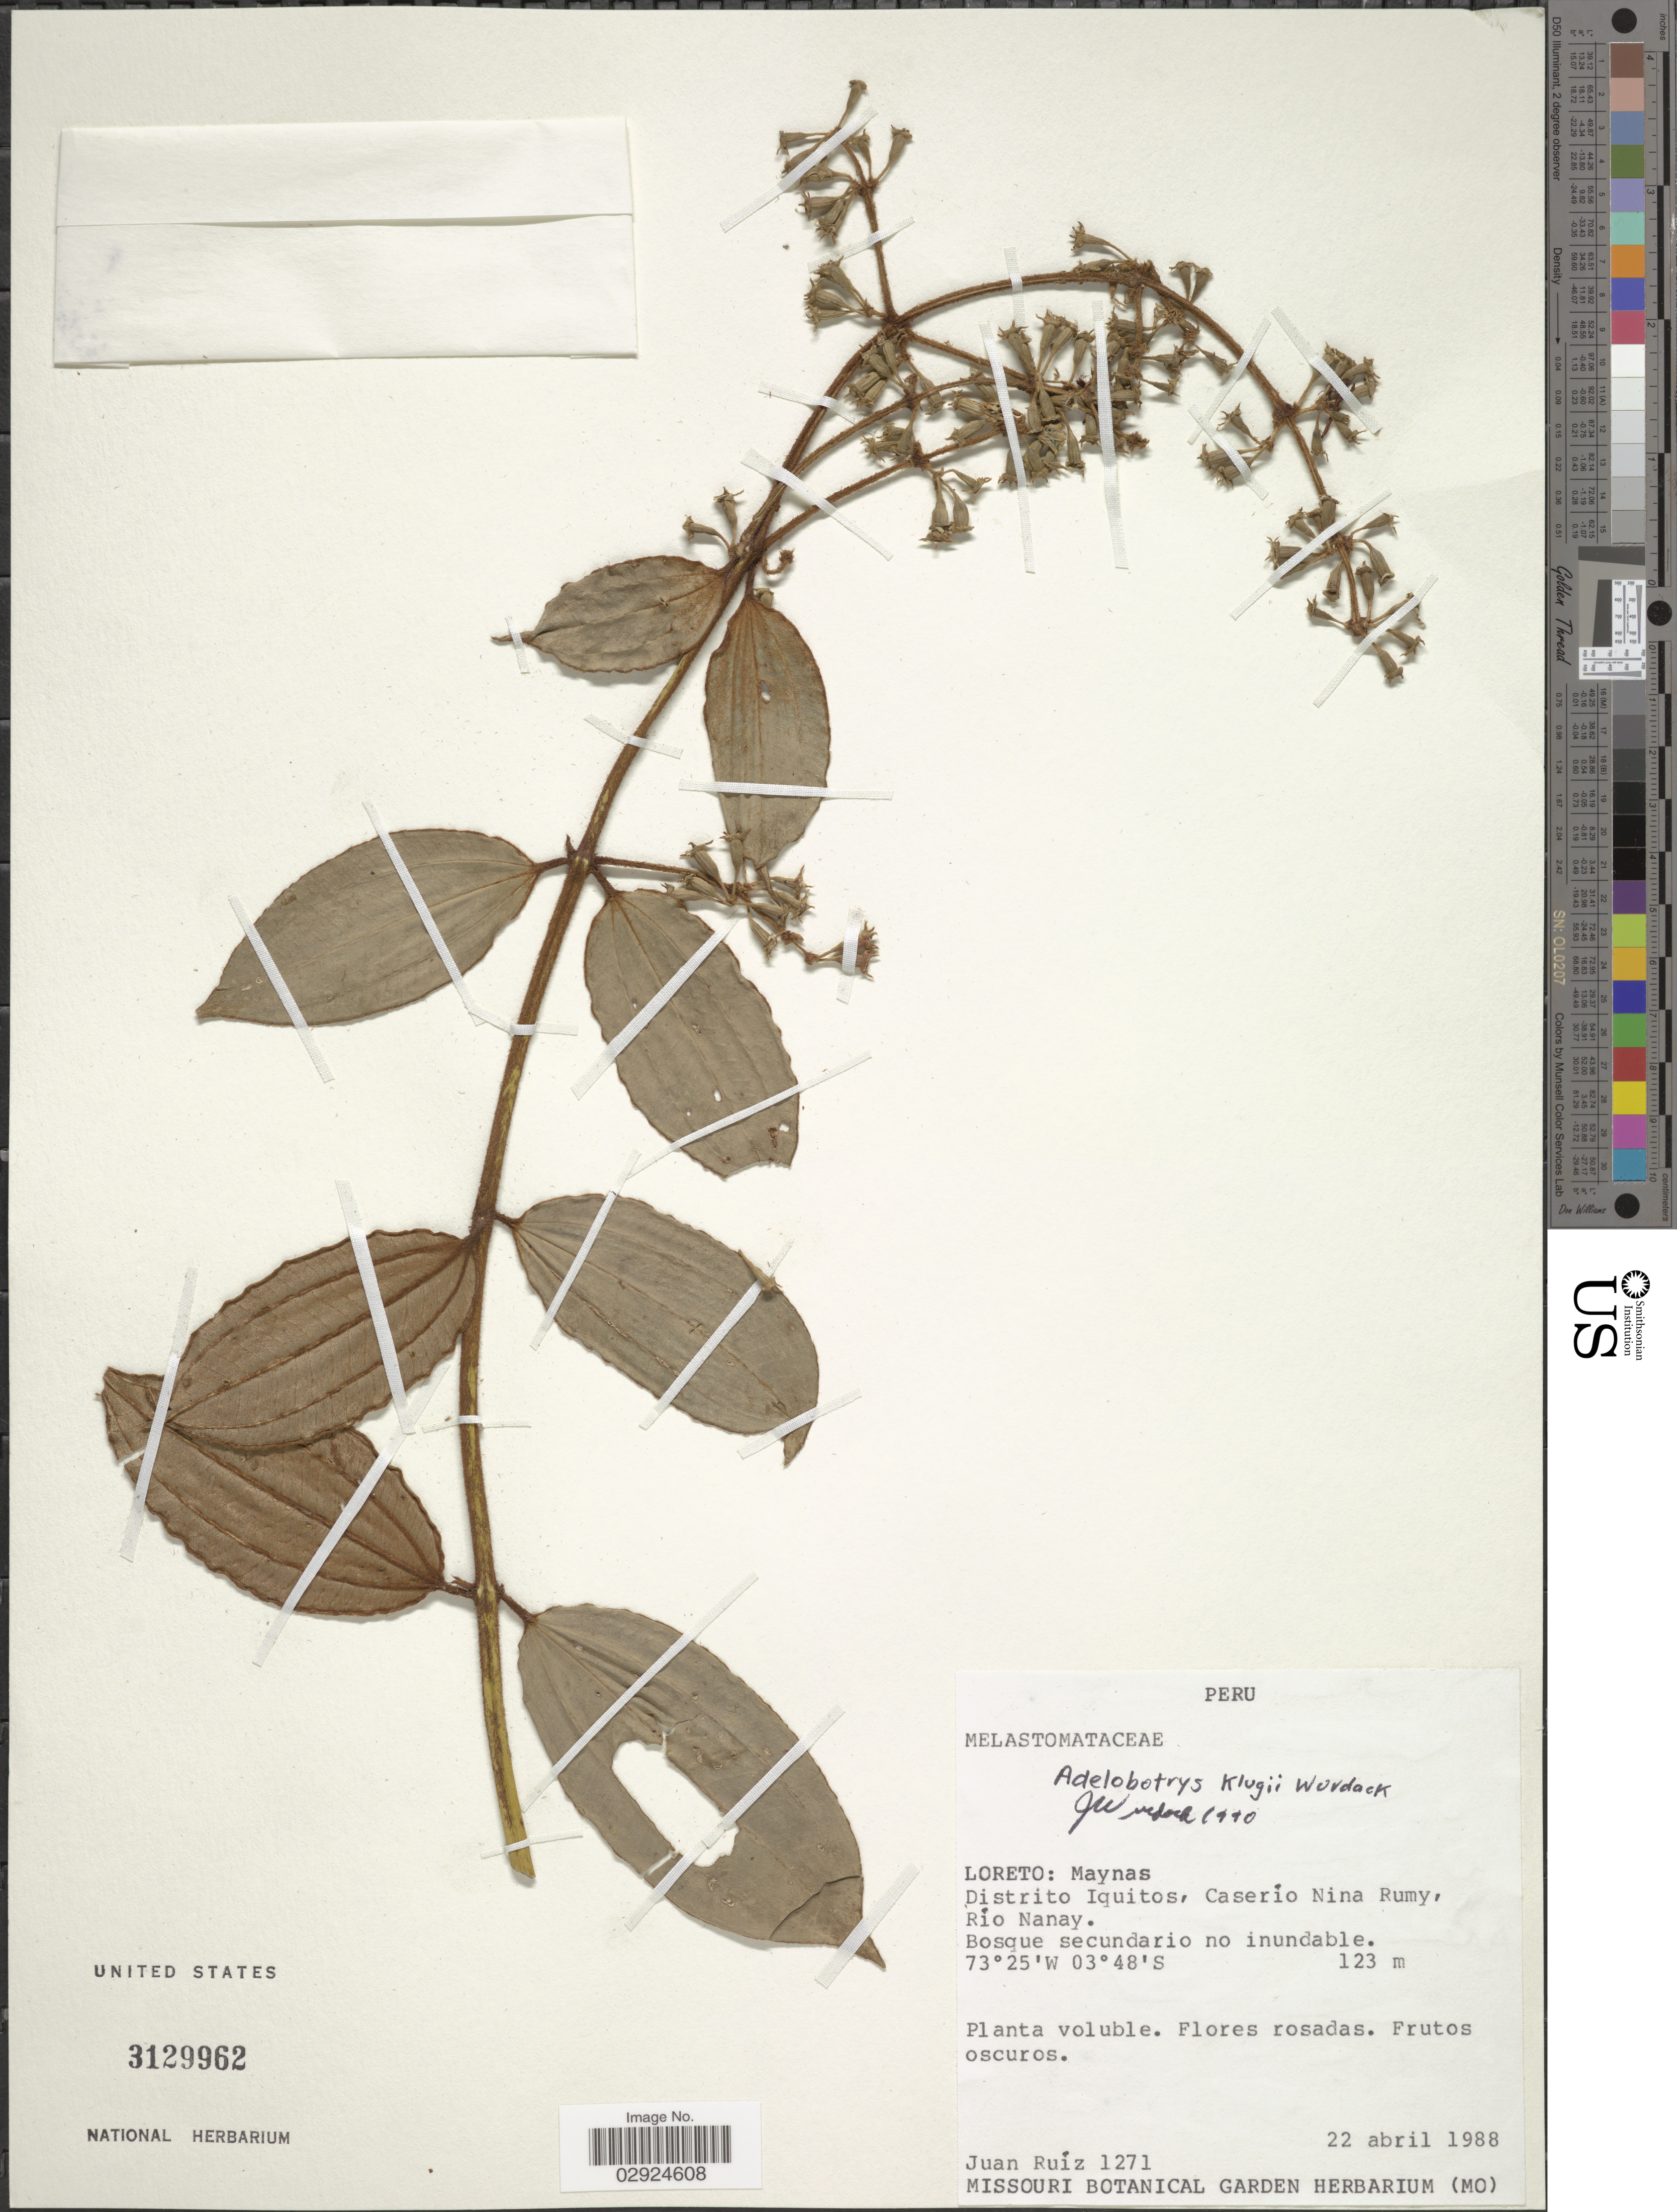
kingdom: Plantae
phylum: Tracheophyta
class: Magnoliopsida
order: Myrtales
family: Melastomataceae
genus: Adelobotrys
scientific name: Adelobotrys klugii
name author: Wurdack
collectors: J. Ruíz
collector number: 1271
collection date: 1988-04-22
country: Peru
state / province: Loreto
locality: Loreto: Maynas. Distrito Iquitos, Caserío Nina Rumy, Río Nanay.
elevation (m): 123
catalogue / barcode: US 3129962